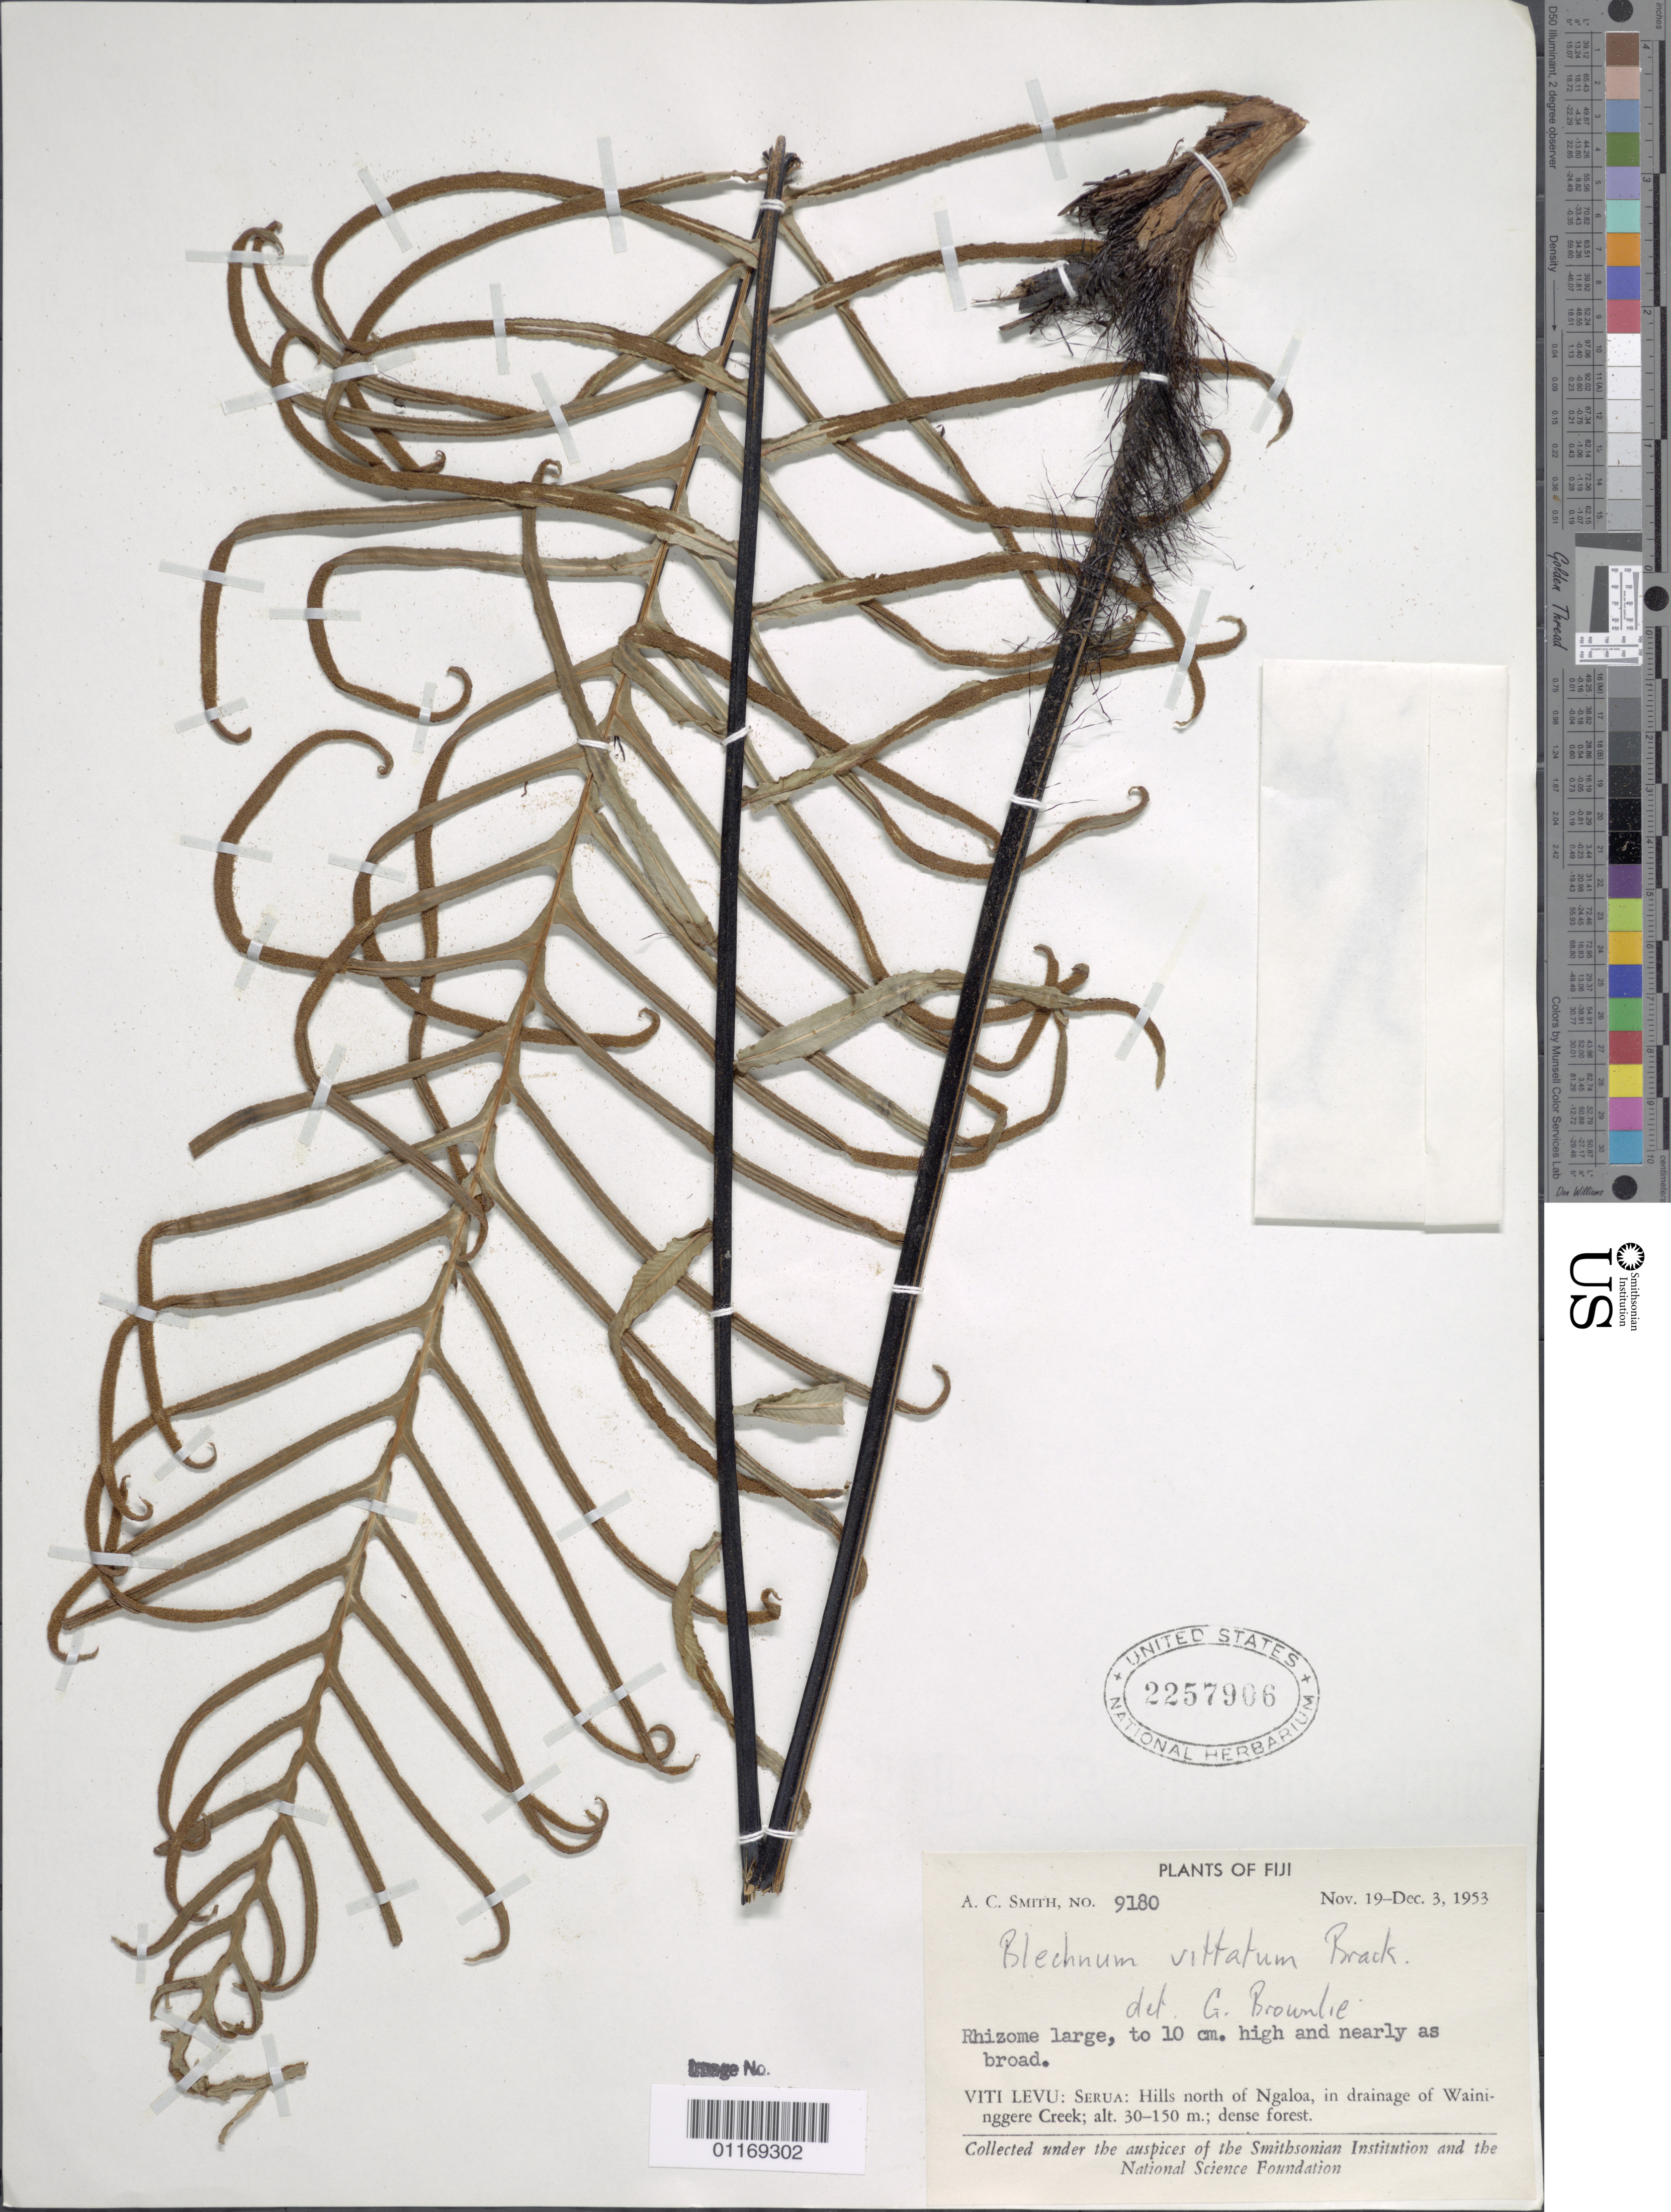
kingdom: Plantae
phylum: Tracheophyta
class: Polypodiopsida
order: Polypodiales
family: Blechnaceae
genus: Blechnum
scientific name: Blechnum vittatum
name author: Brack. in Wilkes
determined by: Brownlie, G.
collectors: A. C. Smith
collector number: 9180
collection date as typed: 19 Nov 1953 to 03 Dec 1953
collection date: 1953-11-19/1953-12-03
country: Fiji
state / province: Central Division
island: Viti Levu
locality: Serua Prov., hills north of Ngaloa, in drainage of waininggere creek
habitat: Dense forest.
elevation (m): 30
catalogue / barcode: US 2257906